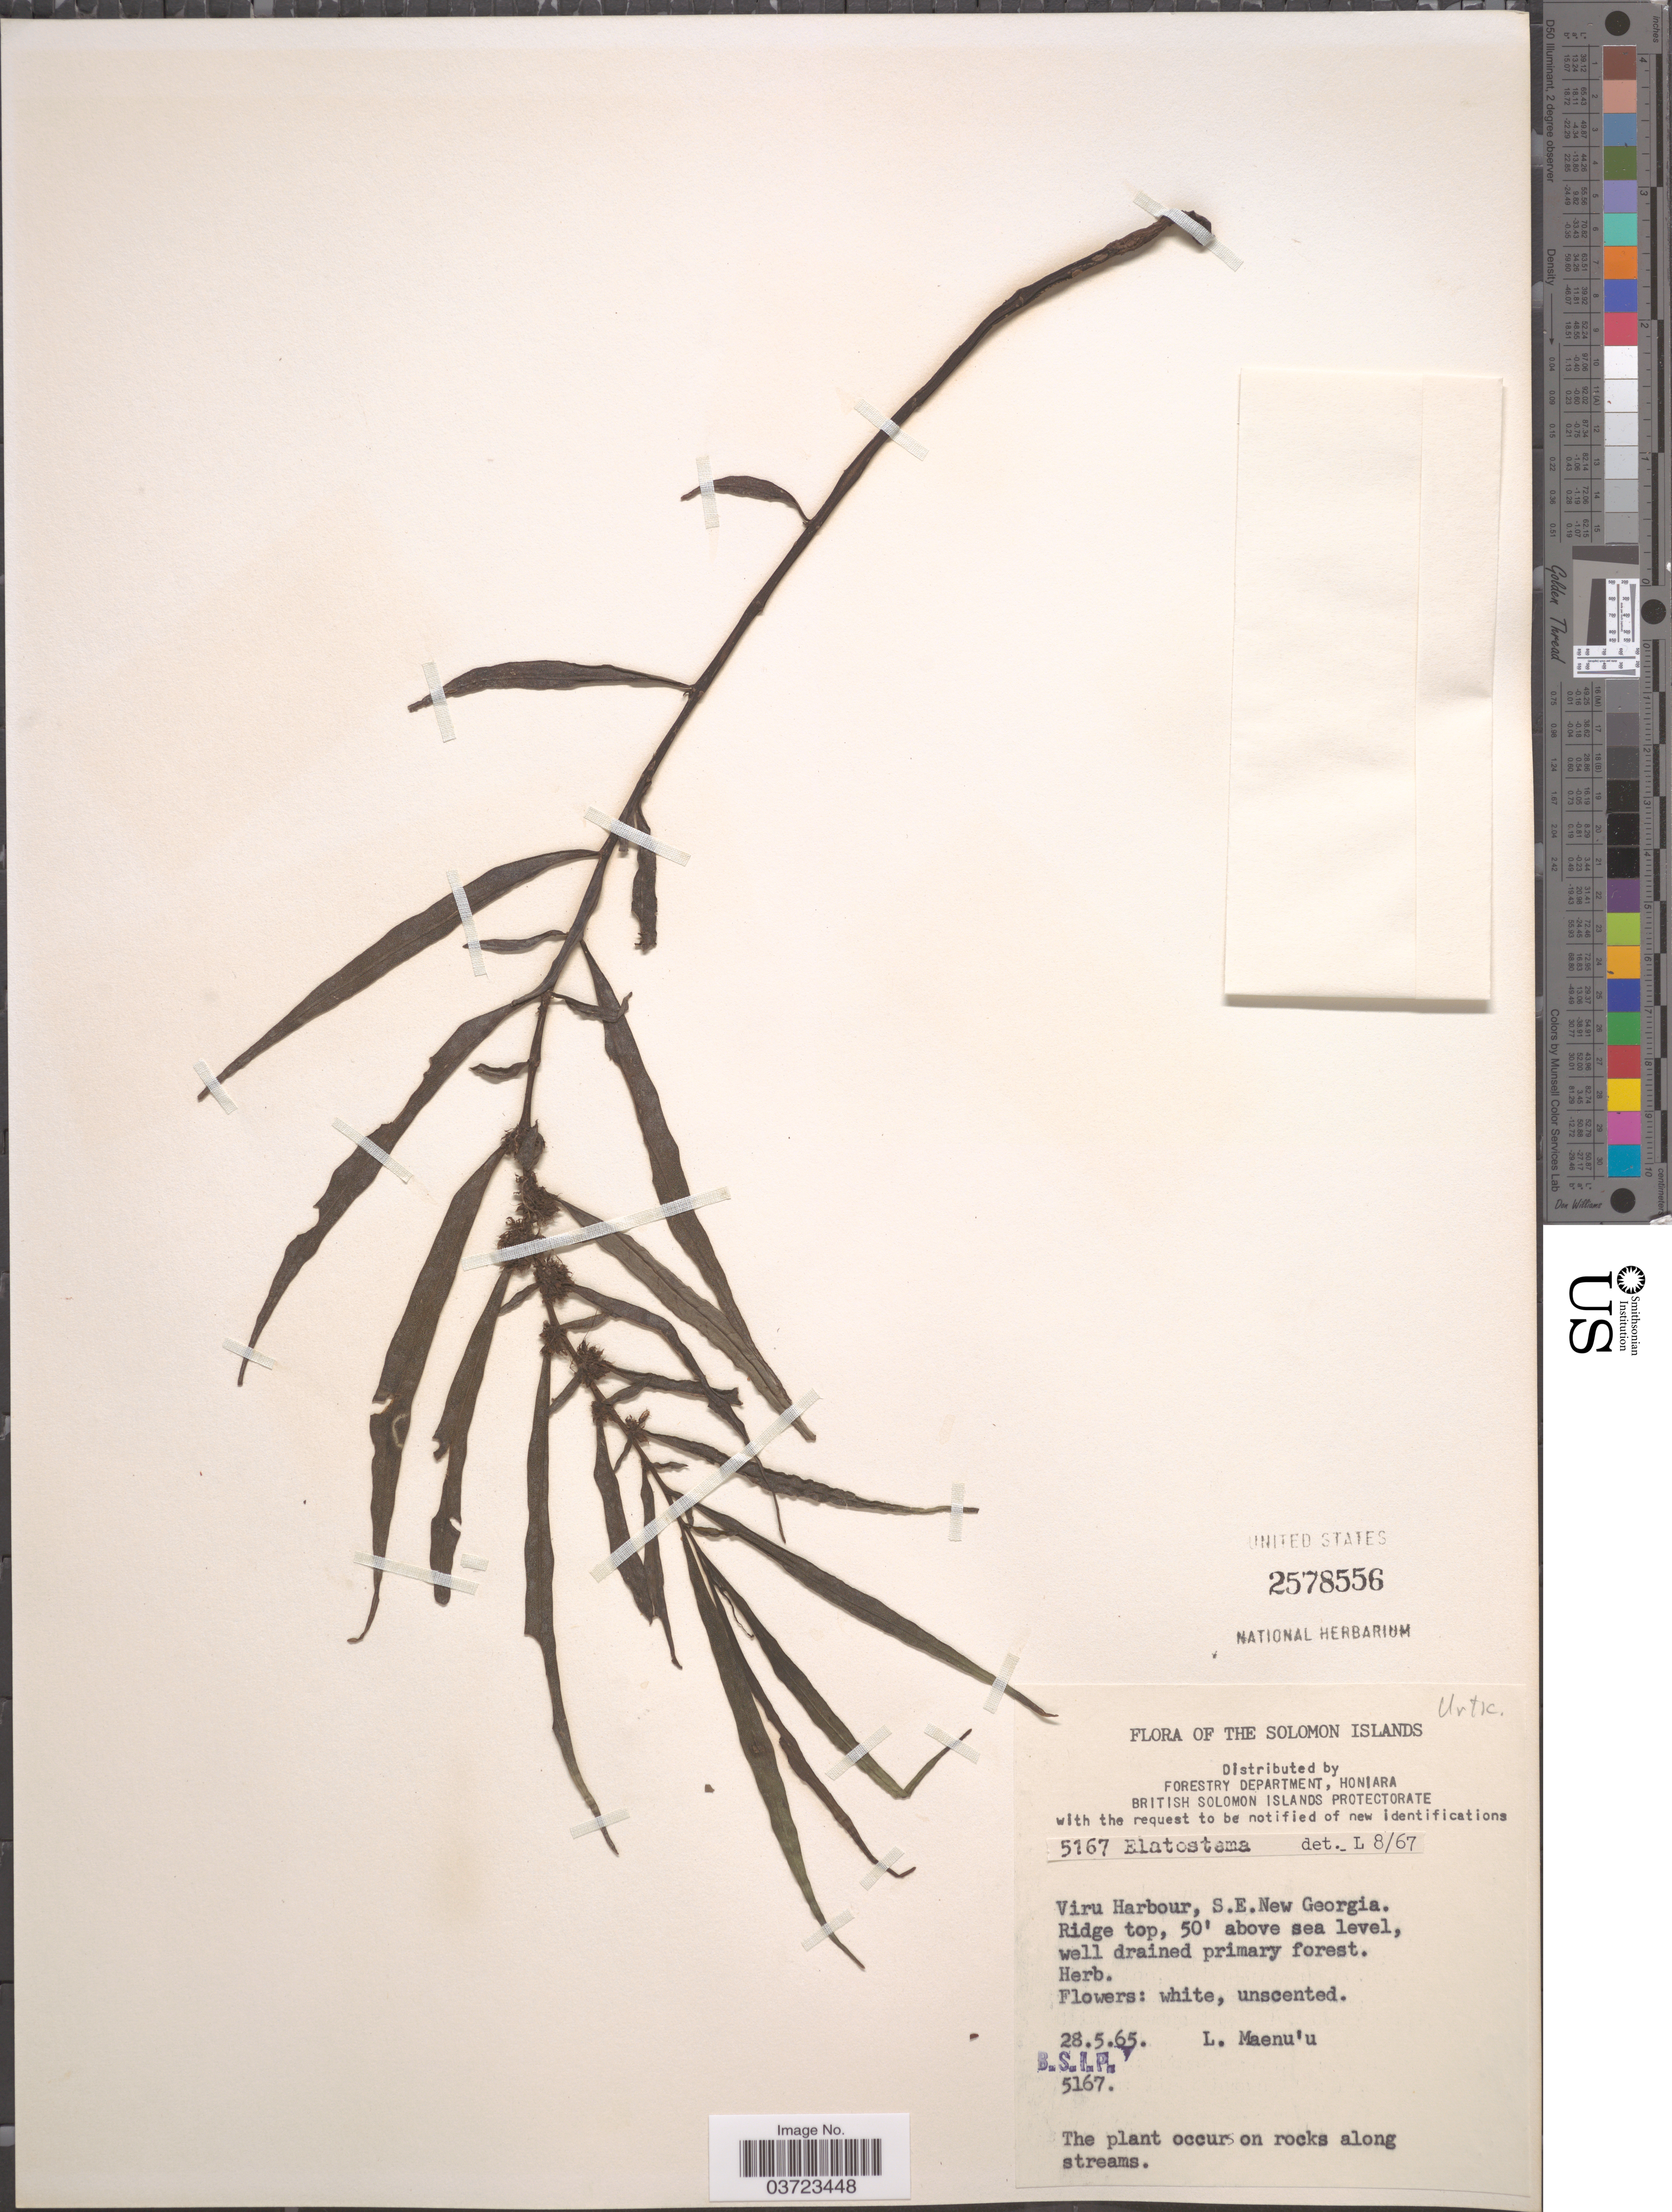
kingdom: Plantae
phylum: Tracheophyta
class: Magnoliopsida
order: Rosales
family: Urticaceae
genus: Elatostema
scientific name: Elatostema sp.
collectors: L. Maenu'u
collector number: B.S.I.P.5167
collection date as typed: Transcribed d/m/y: 28/5/65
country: Solomon Islands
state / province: Solomon Islands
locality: Viru Harbour, S.E. New Georgia. Ridge top.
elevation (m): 15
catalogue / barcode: US 2578556